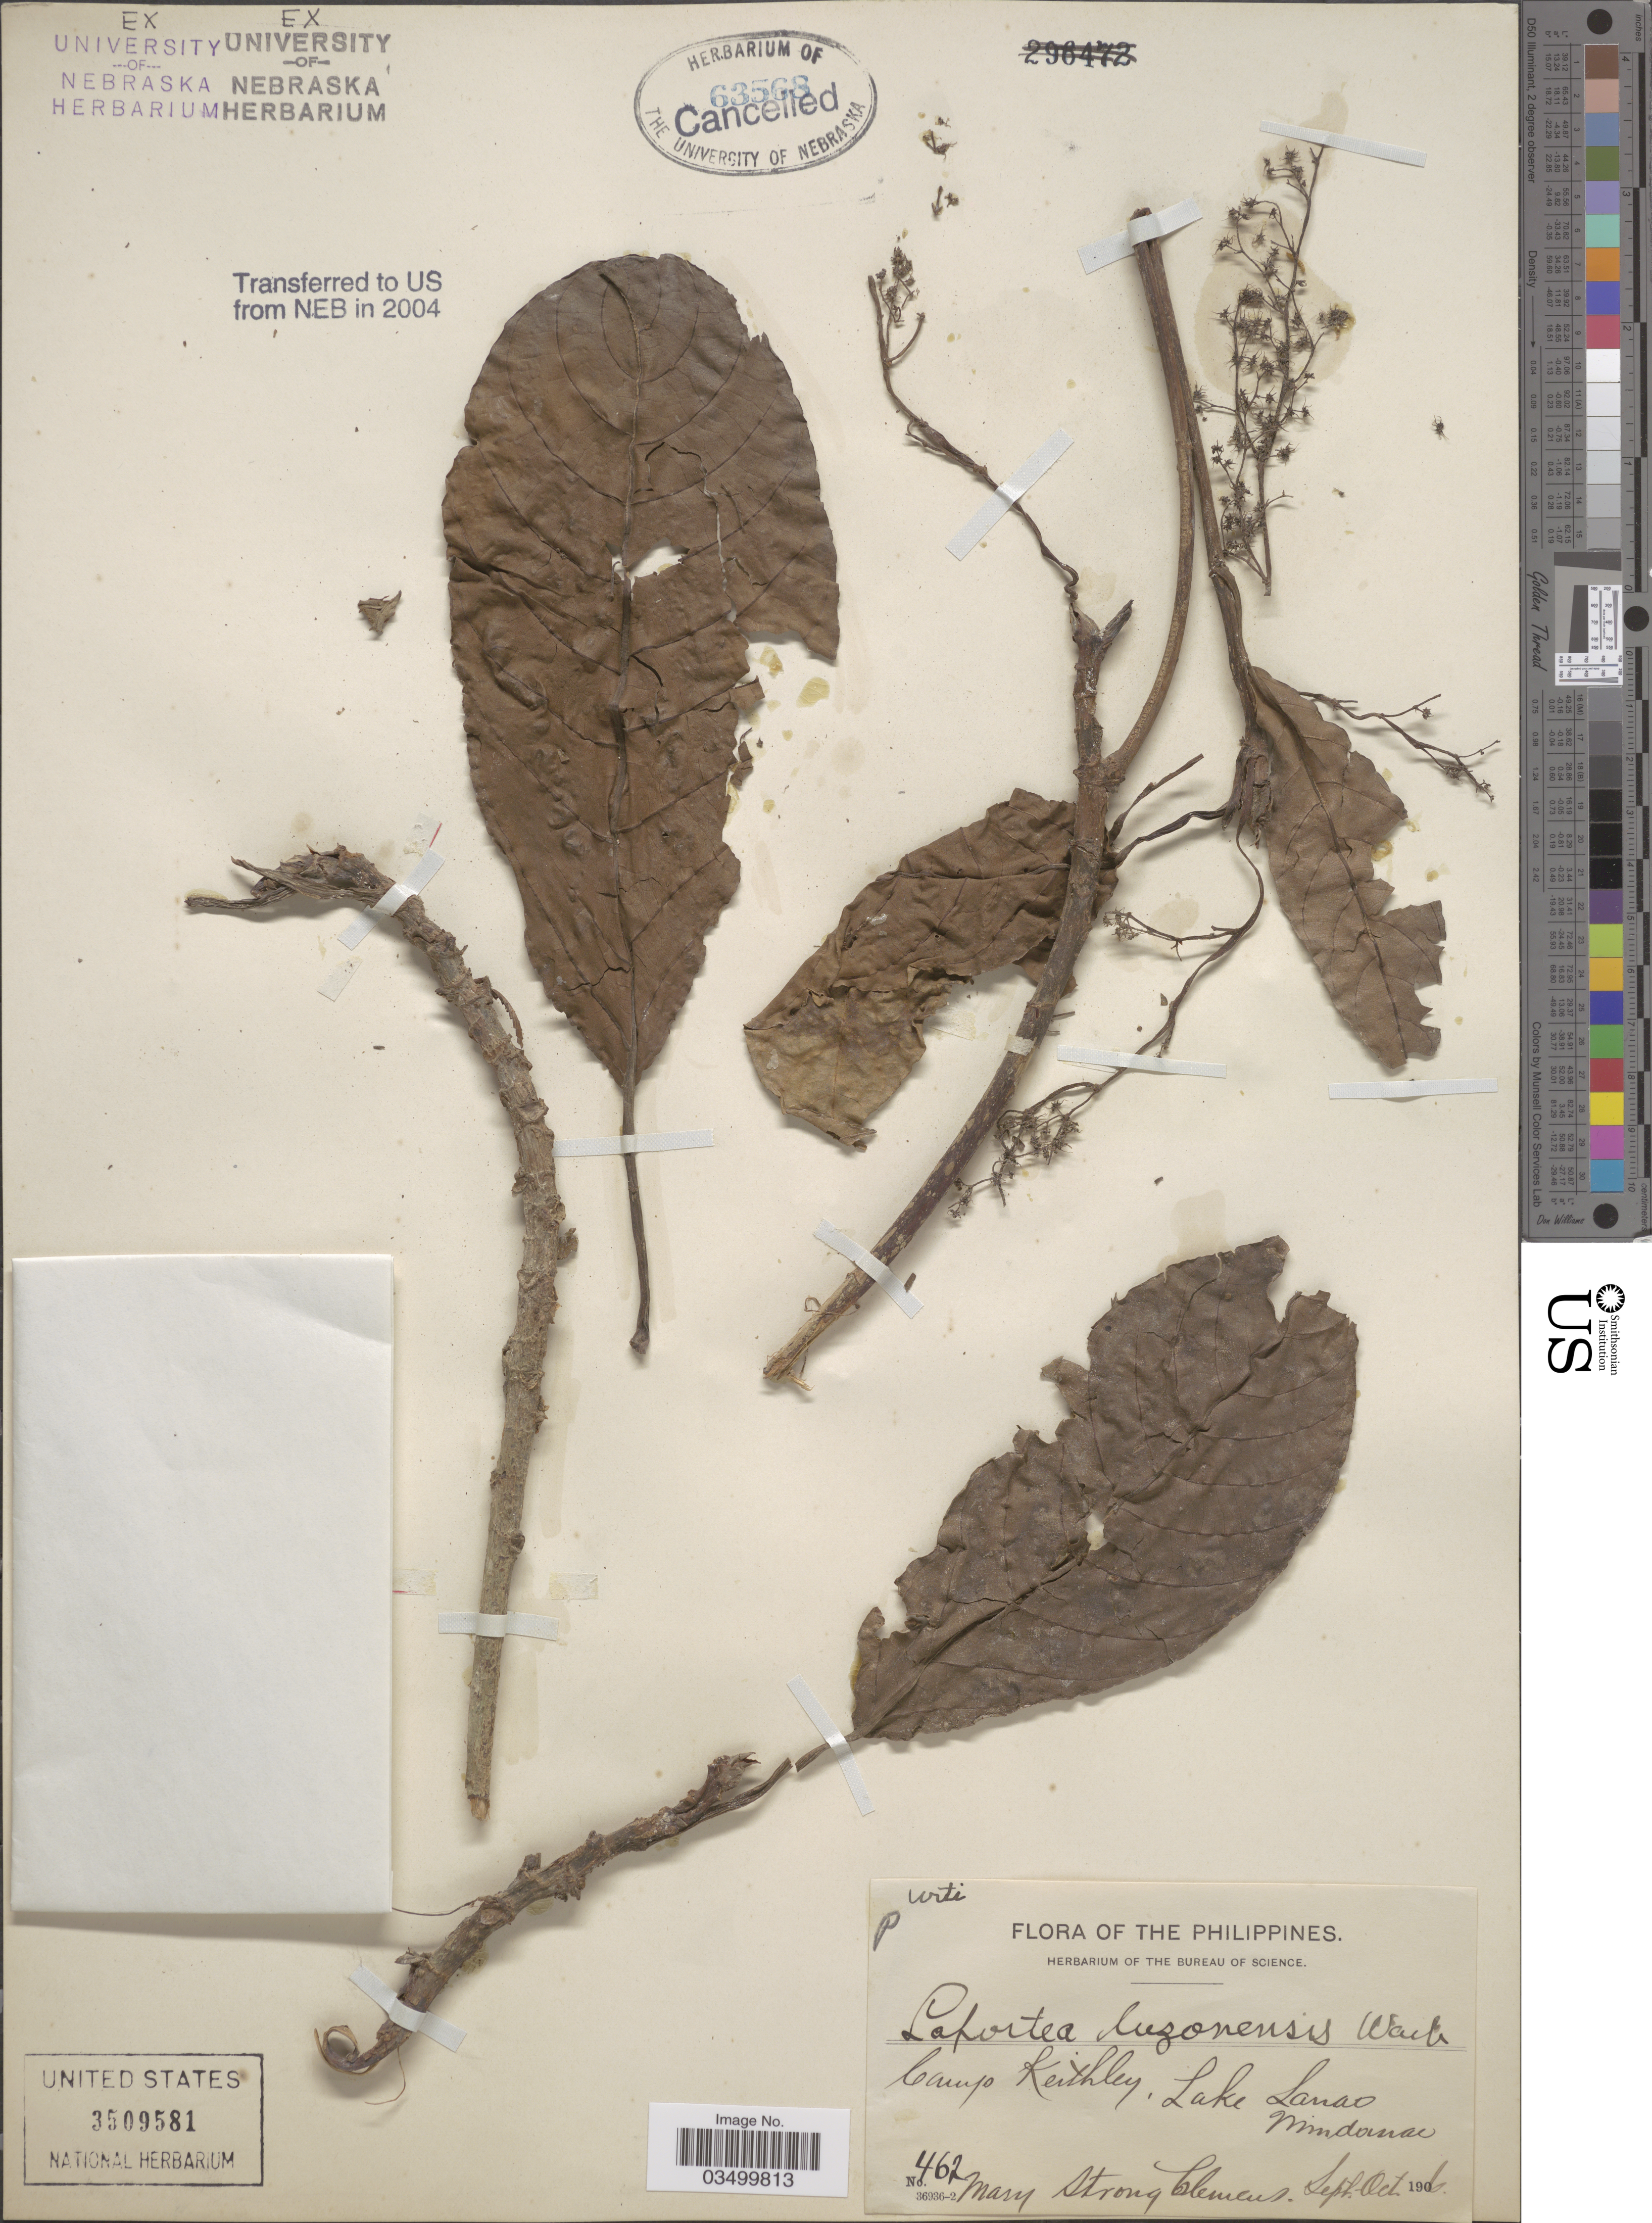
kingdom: Plantae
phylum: Tracheophyta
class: Magnoliopsida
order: Rosales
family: Urticaceae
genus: Dendrocnide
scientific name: Dendrocnide luzonensis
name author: (Wedd.) Chew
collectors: M. S. Clemens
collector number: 462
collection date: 1906-09/1906-10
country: Philippines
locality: The Philippines. Camp Keithley, Lake Lanao. Mindanao.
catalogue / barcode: US 3509581